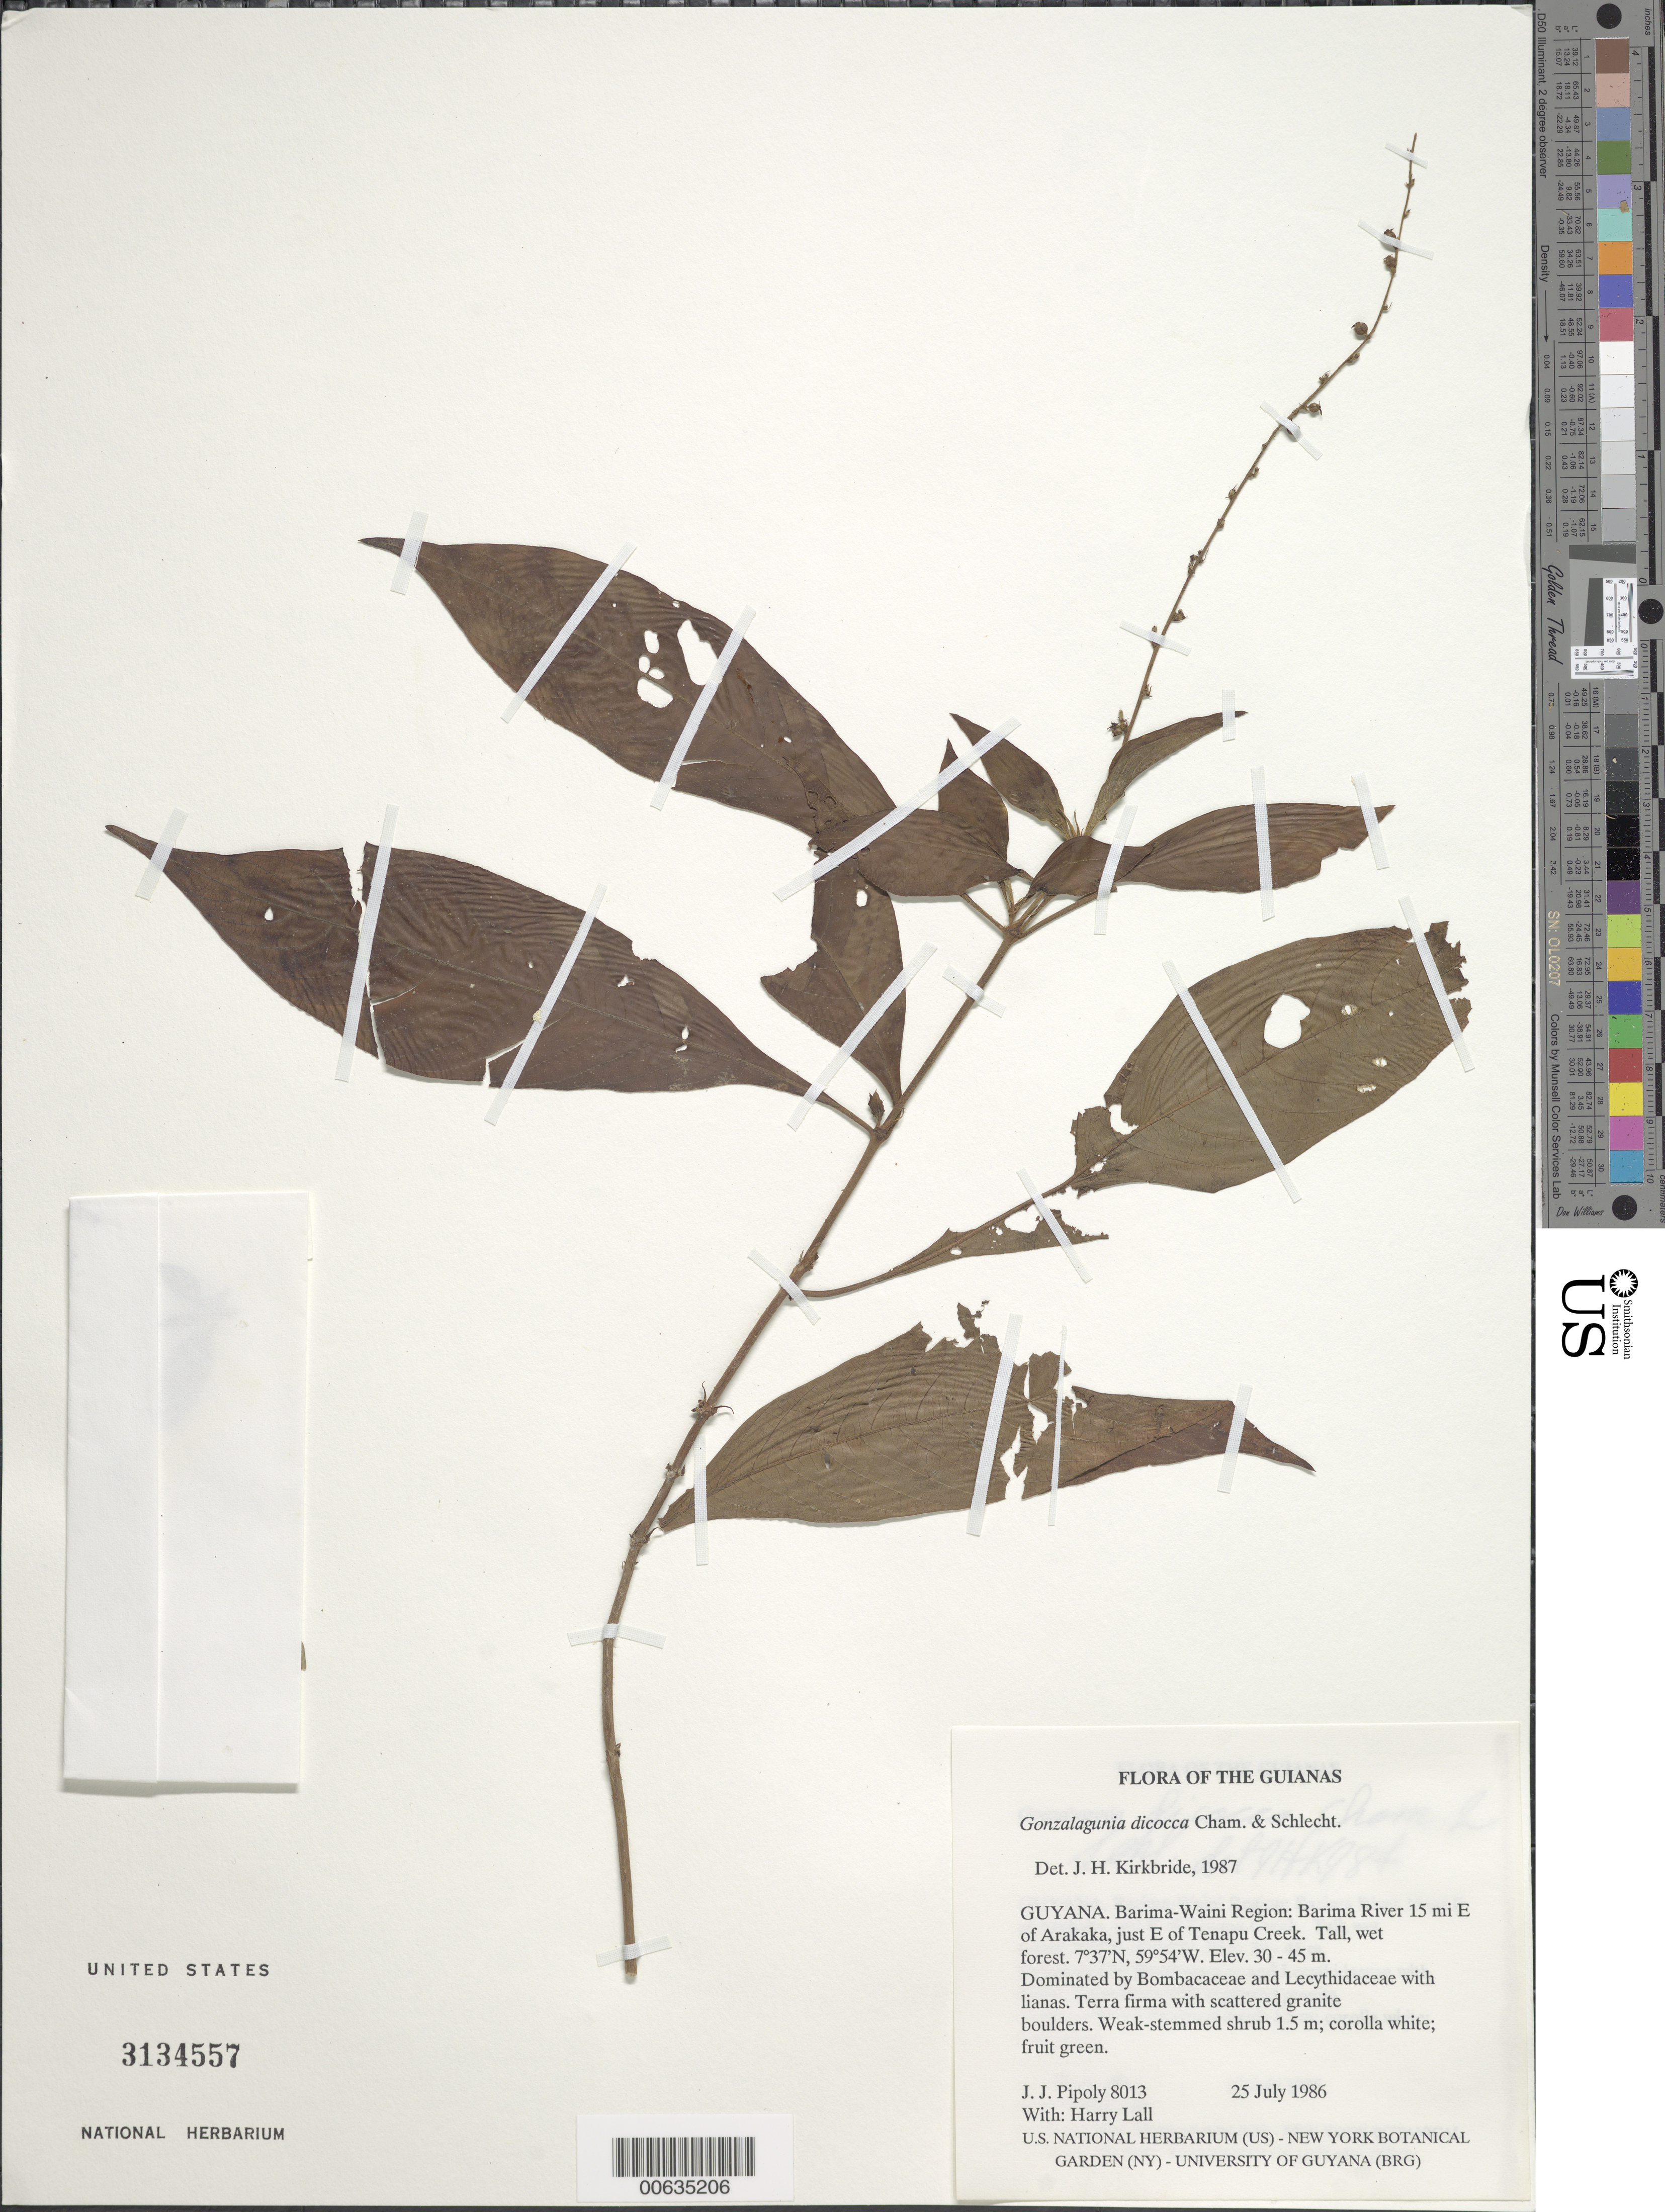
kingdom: Plantae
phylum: Tracheophyta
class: Magnoliopsida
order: Gentianales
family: Rubiaceae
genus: Gonzalagunia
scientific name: Gonzalagunia dicocca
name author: Cham. & Schltdl.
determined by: Kirkbride, J. H.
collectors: J. J. Pipoly & H. Lall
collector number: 8013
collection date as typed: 25 July 1986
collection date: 1986-07-25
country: Guyana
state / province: Barima-Waini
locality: Barima River 15 mi E of Arakaka, just E of Tenapu Creek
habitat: Tall, wet forest dominated by Bombacaceae and Lecythidaceae with lianas. Terra firma with scattered granite boulders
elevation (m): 30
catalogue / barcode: US 3134557